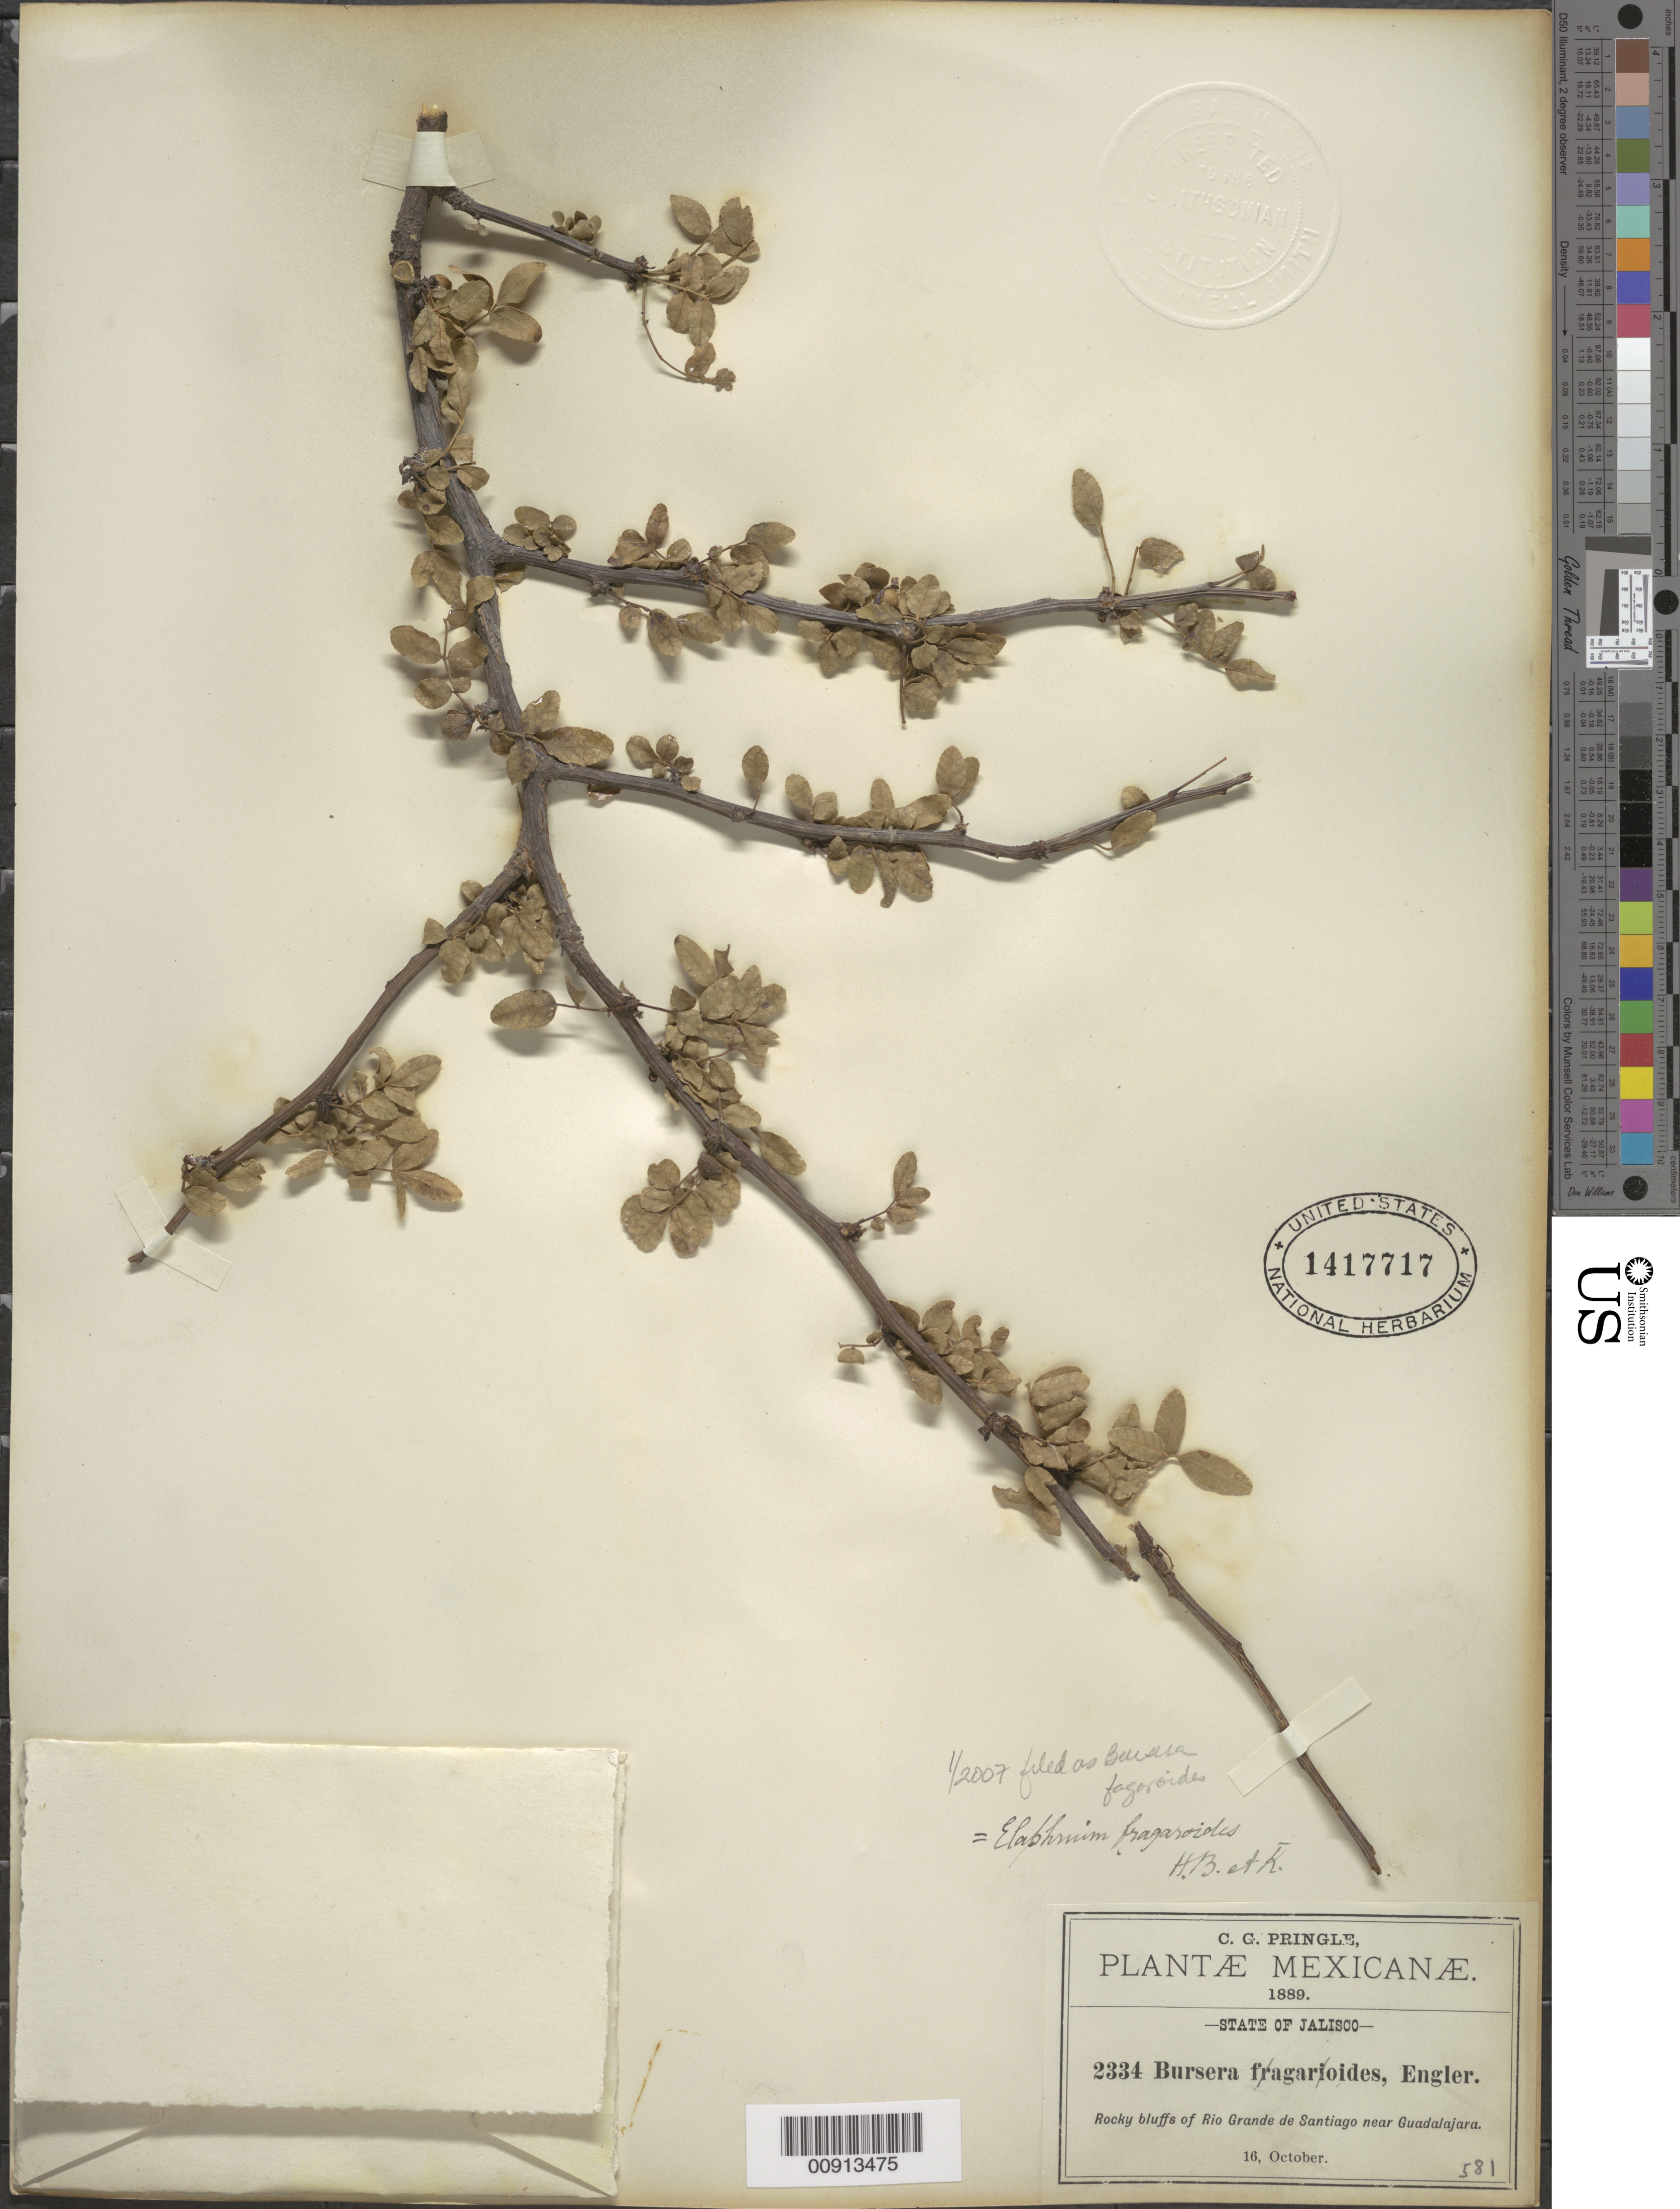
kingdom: Plantae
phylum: Tracheophyta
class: Magnoliopsida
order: Sapindales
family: Burseraceae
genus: Bursera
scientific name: Bursera inaguensis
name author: Britton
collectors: C. G. Pringle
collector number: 2334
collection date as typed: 16 Oct 1889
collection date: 1889-10-16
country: Mexico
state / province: Jalisco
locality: Rocky bluffs of Río Grande de Santiago near Guadalajara. State of Jalisco.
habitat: Rocky bluffs of Río.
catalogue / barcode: US 1417717